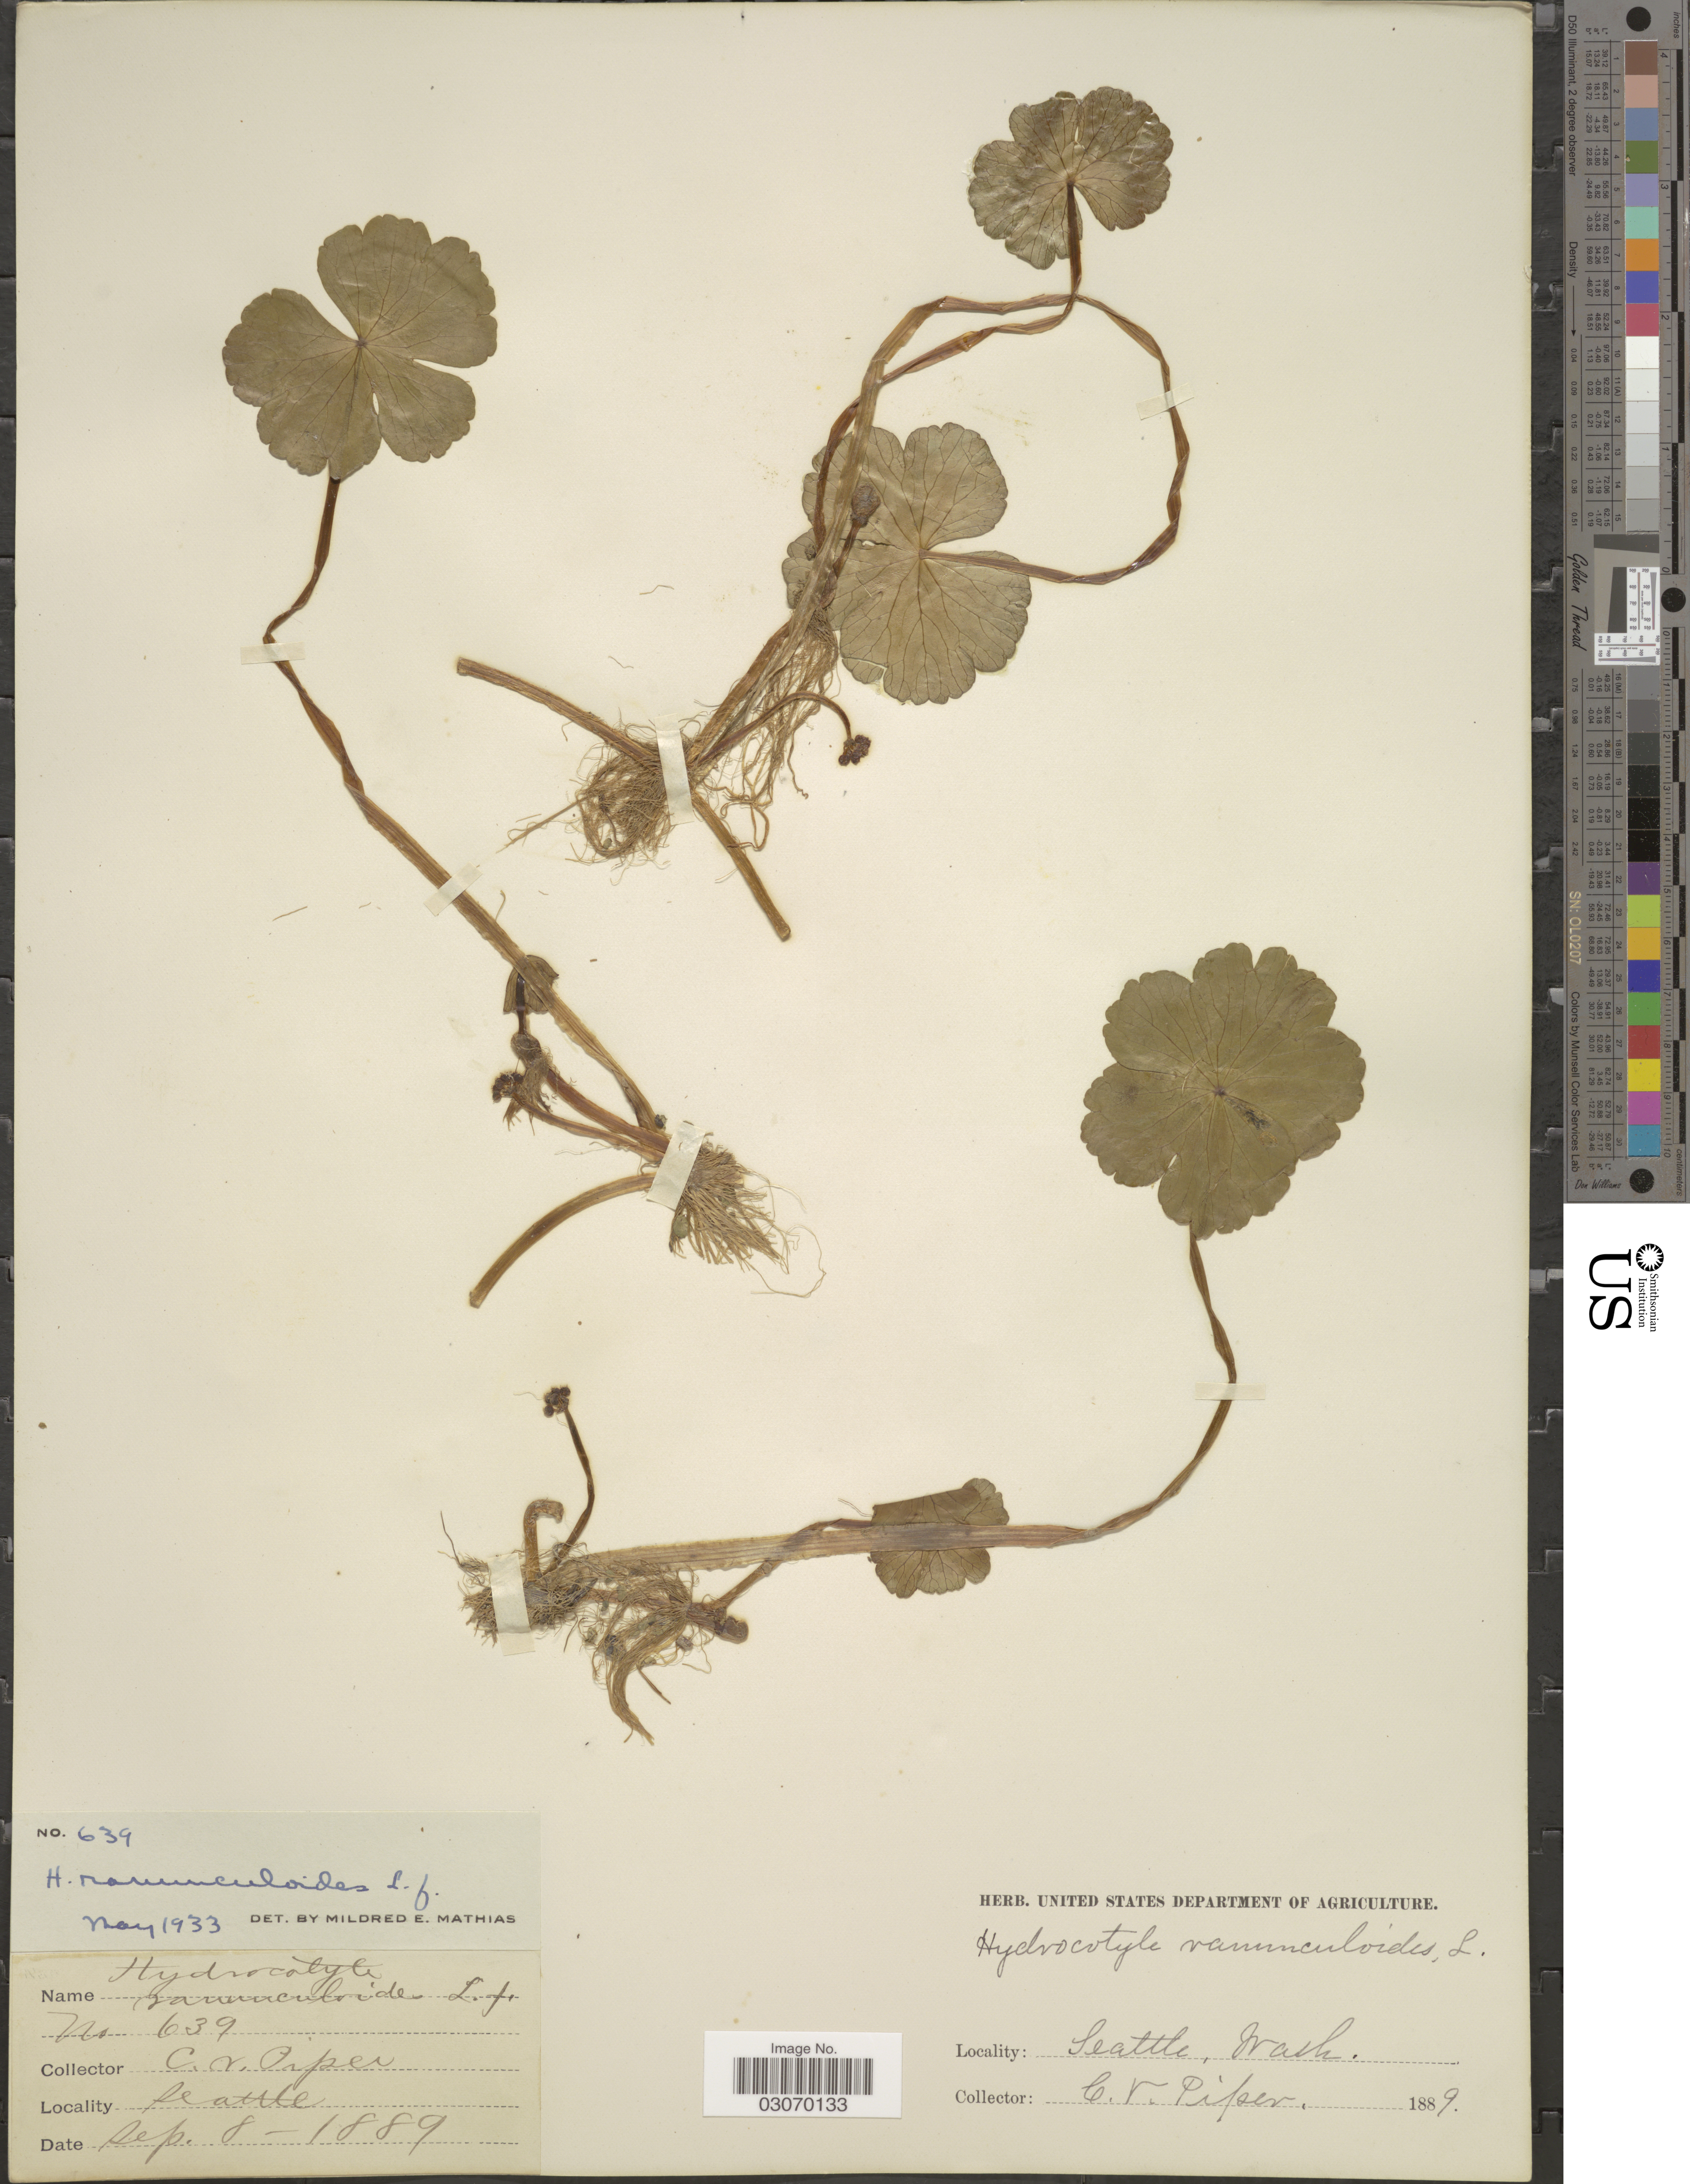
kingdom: Plantae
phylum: Tracheophyta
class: Magnoliopsida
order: Apiales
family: Araliaceae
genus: Hydrocotyle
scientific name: Hydrocotyle ranunculoides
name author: L. f.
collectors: C. V. Piper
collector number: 639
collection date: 1889-09-08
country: United States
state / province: Washington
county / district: King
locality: Seattle.